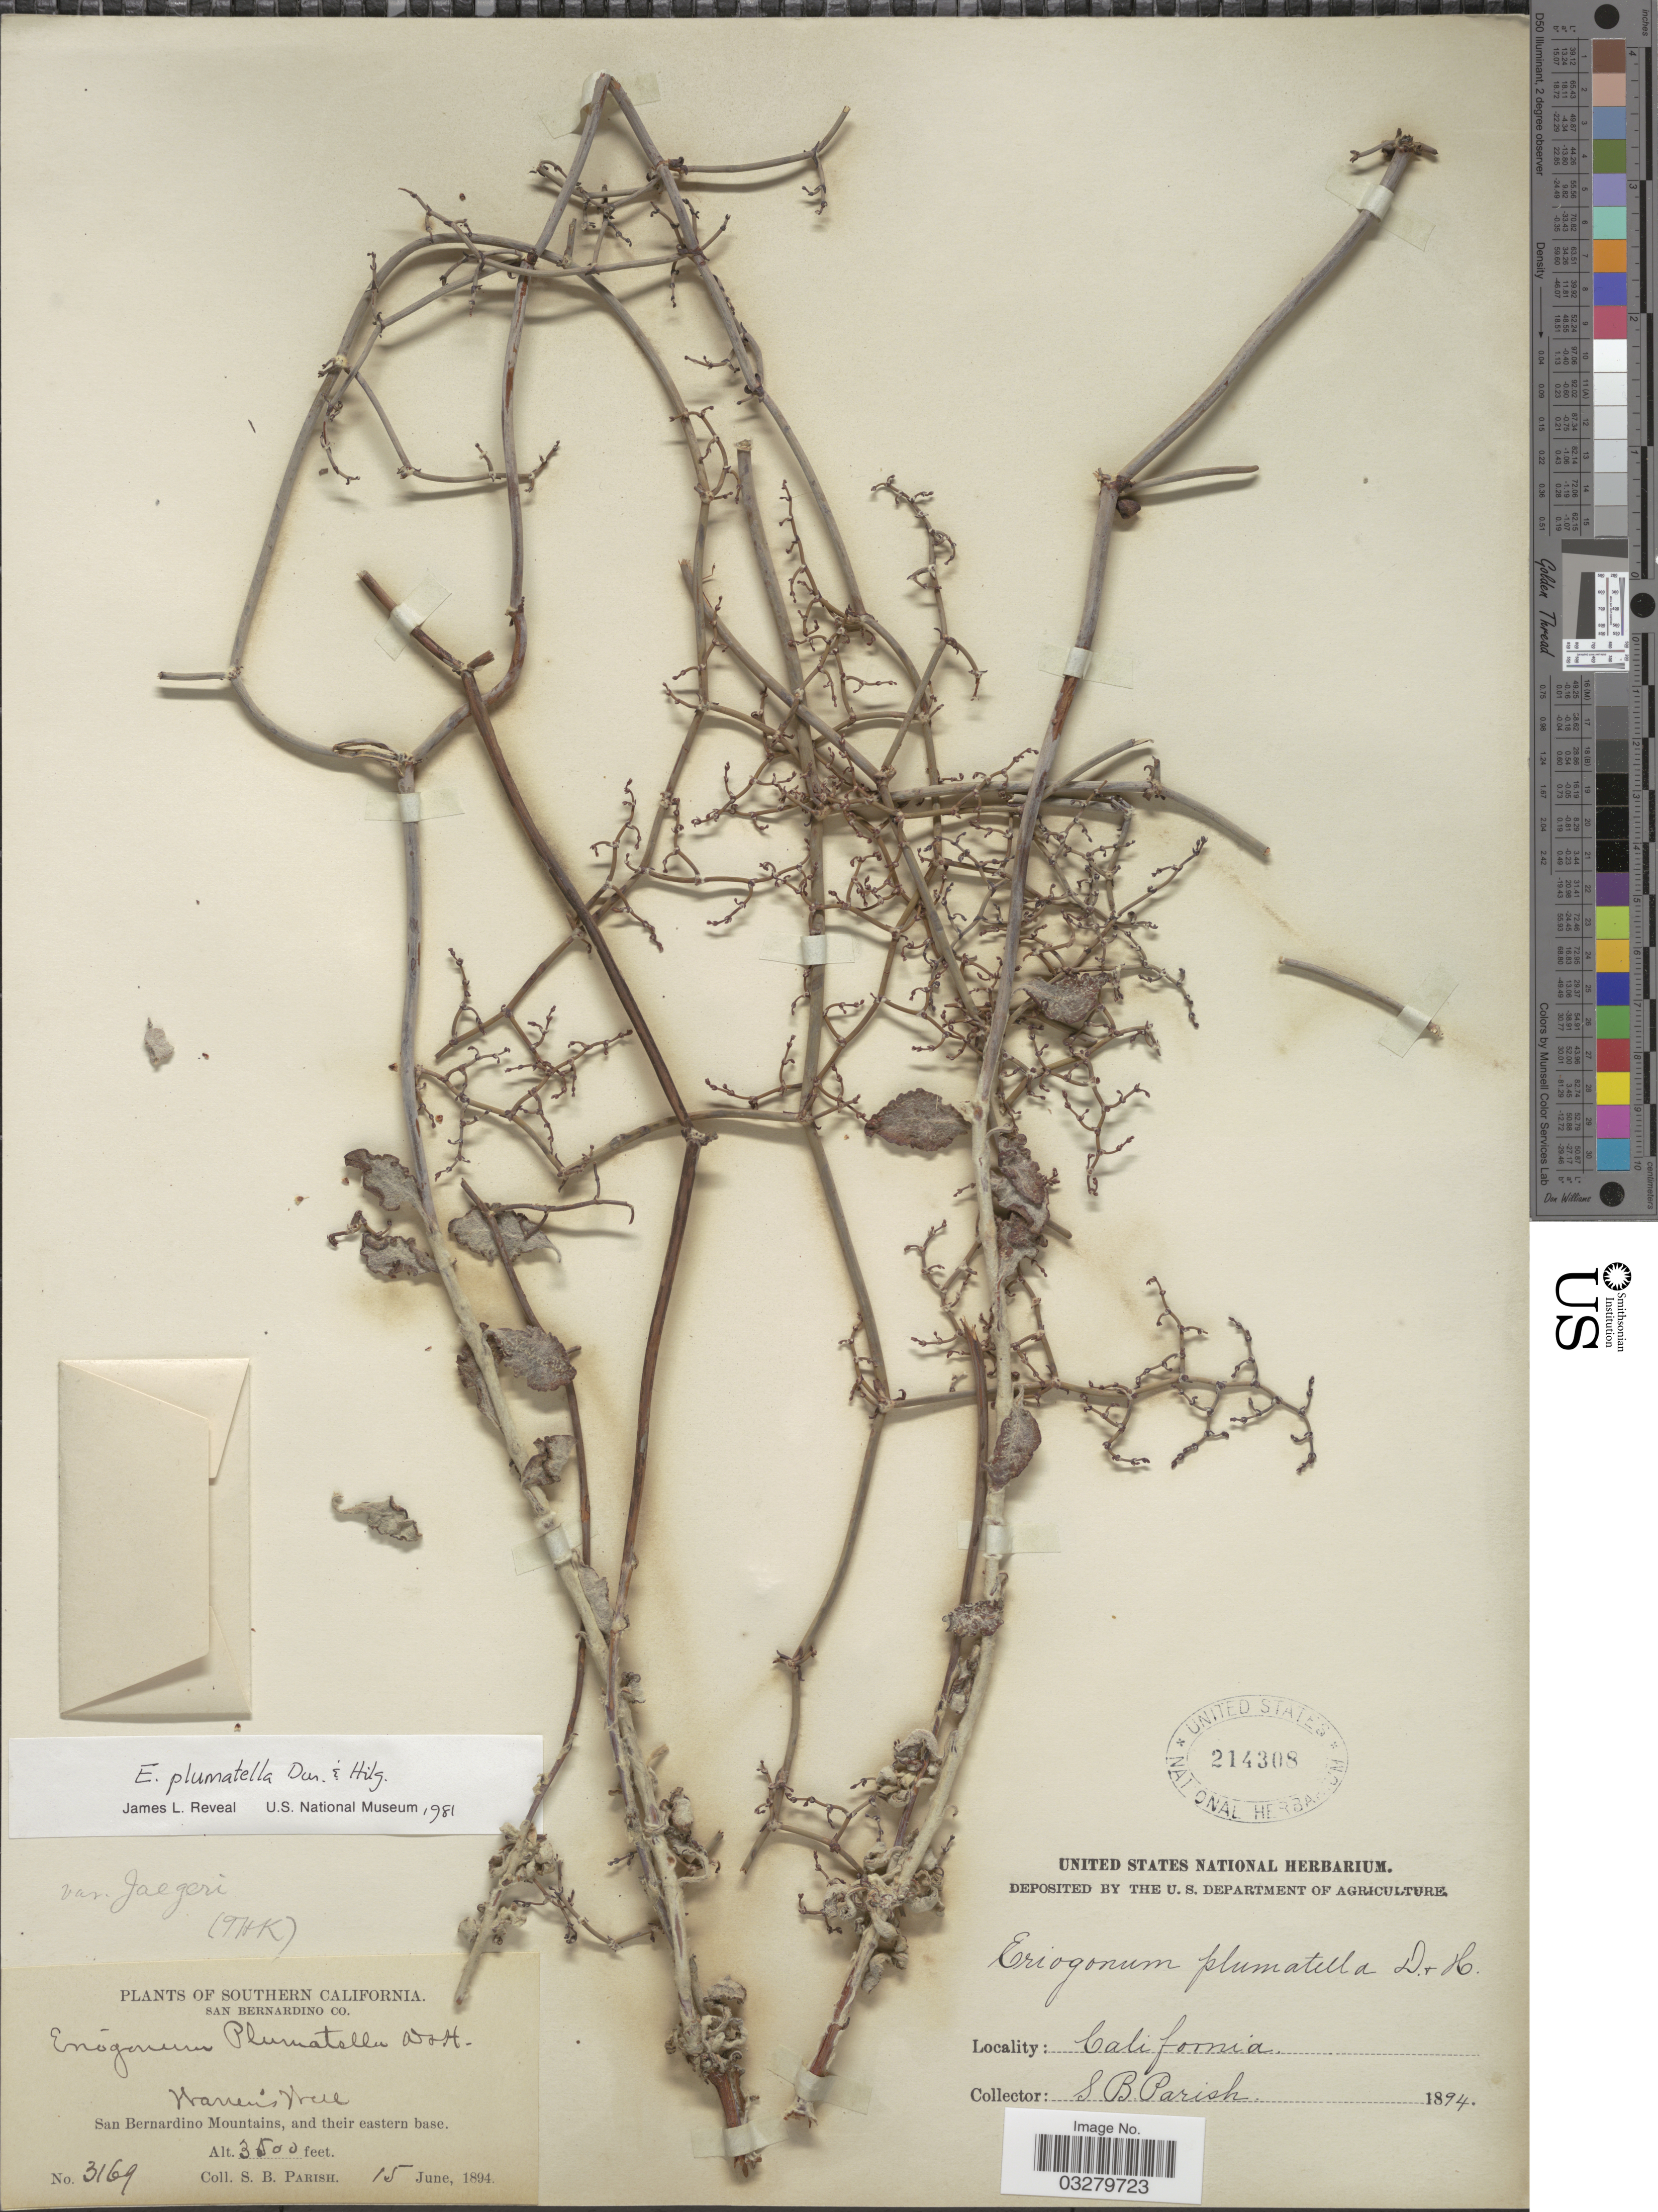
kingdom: Plantae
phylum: Tracheophyta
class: Magnoliopsida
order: Caryophyllales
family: Polygonaceae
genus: Eriogonum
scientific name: Eriogonum plumatella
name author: Durand & Hilg.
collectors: S. B. Parish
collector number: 3169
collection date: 1894-06-15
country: United States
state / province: California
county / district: San Bernardino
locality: Southern California. San Bernardino Co. Warren's Well. San Bernardino Mountains, and their eastern base.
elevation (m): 1067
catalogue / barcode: US 214308